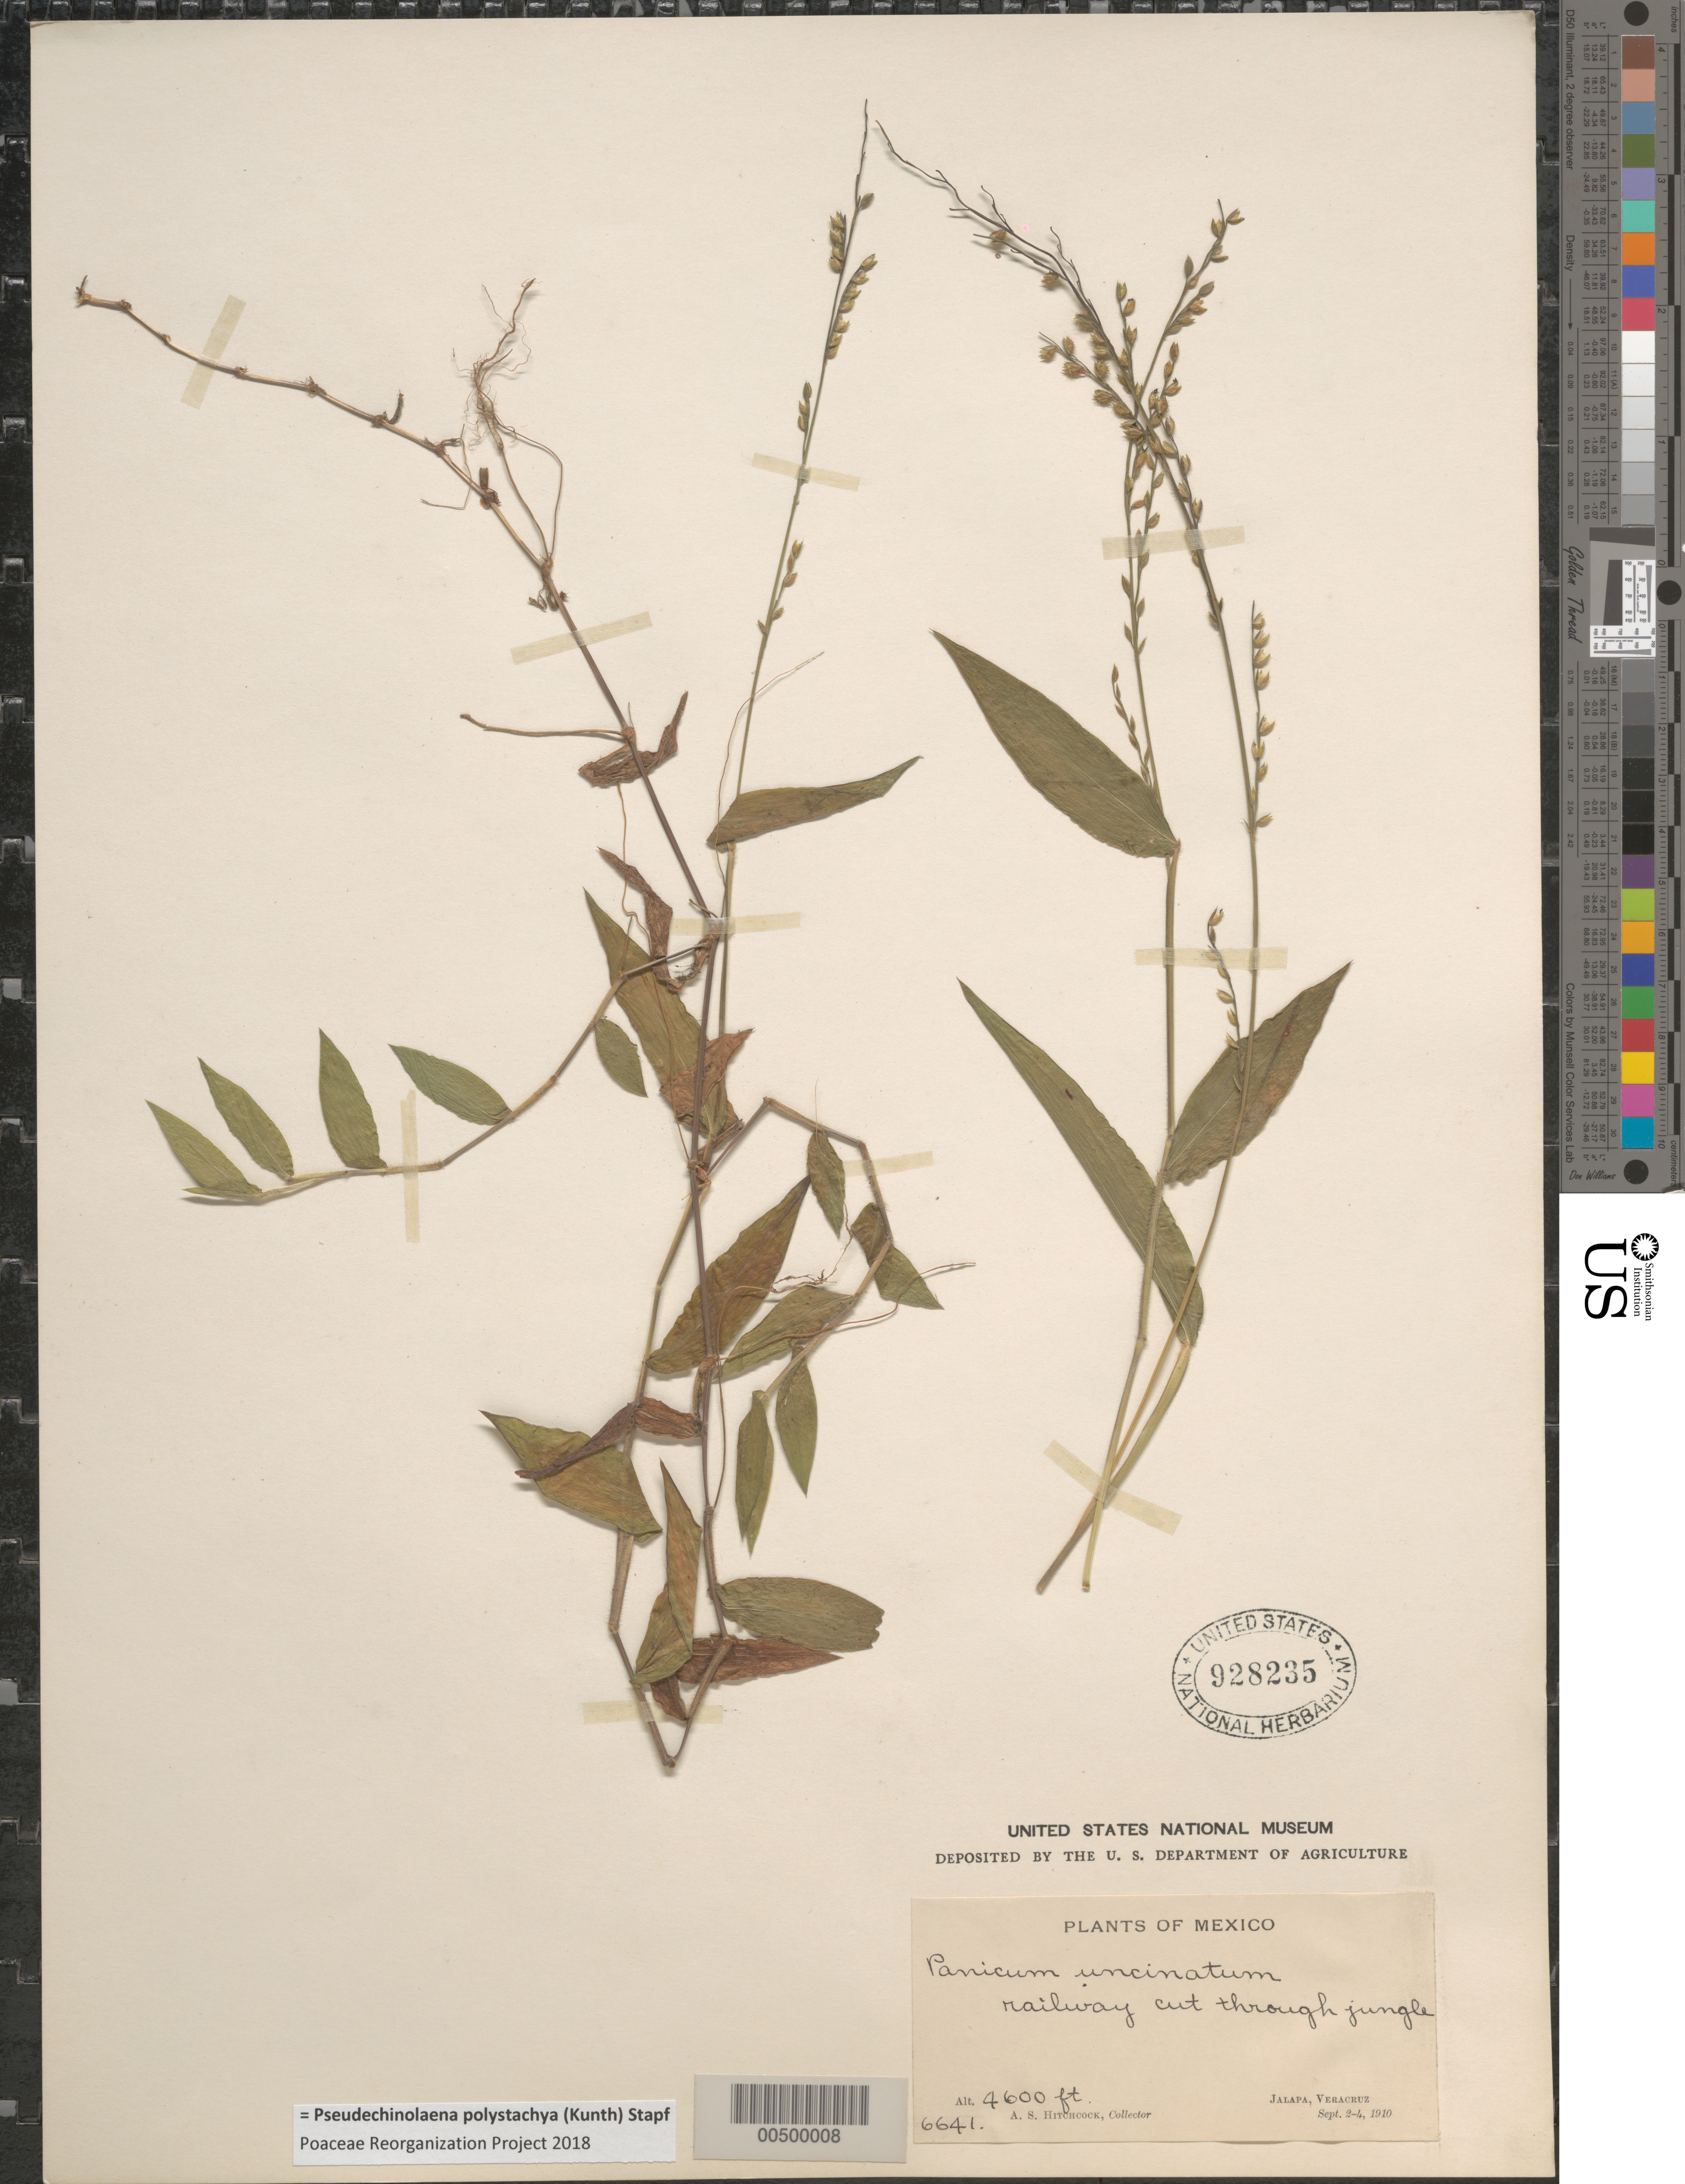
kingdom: Plantae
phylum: Tracheophyta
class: Liliopsida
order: Poales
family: Poaceae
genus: Pseudechinolaena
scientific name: Pseudechinolaena polystachya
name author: (Kunth) Stapf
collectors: A. S. Hitchcock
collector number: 6641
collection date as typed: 2 Sep 1910 to 4 Sep 1910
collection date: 1910-09-02/1910-09-04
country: Mexico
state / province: Veracruz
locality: Jalapa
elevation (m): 1402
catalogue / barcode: US 928235